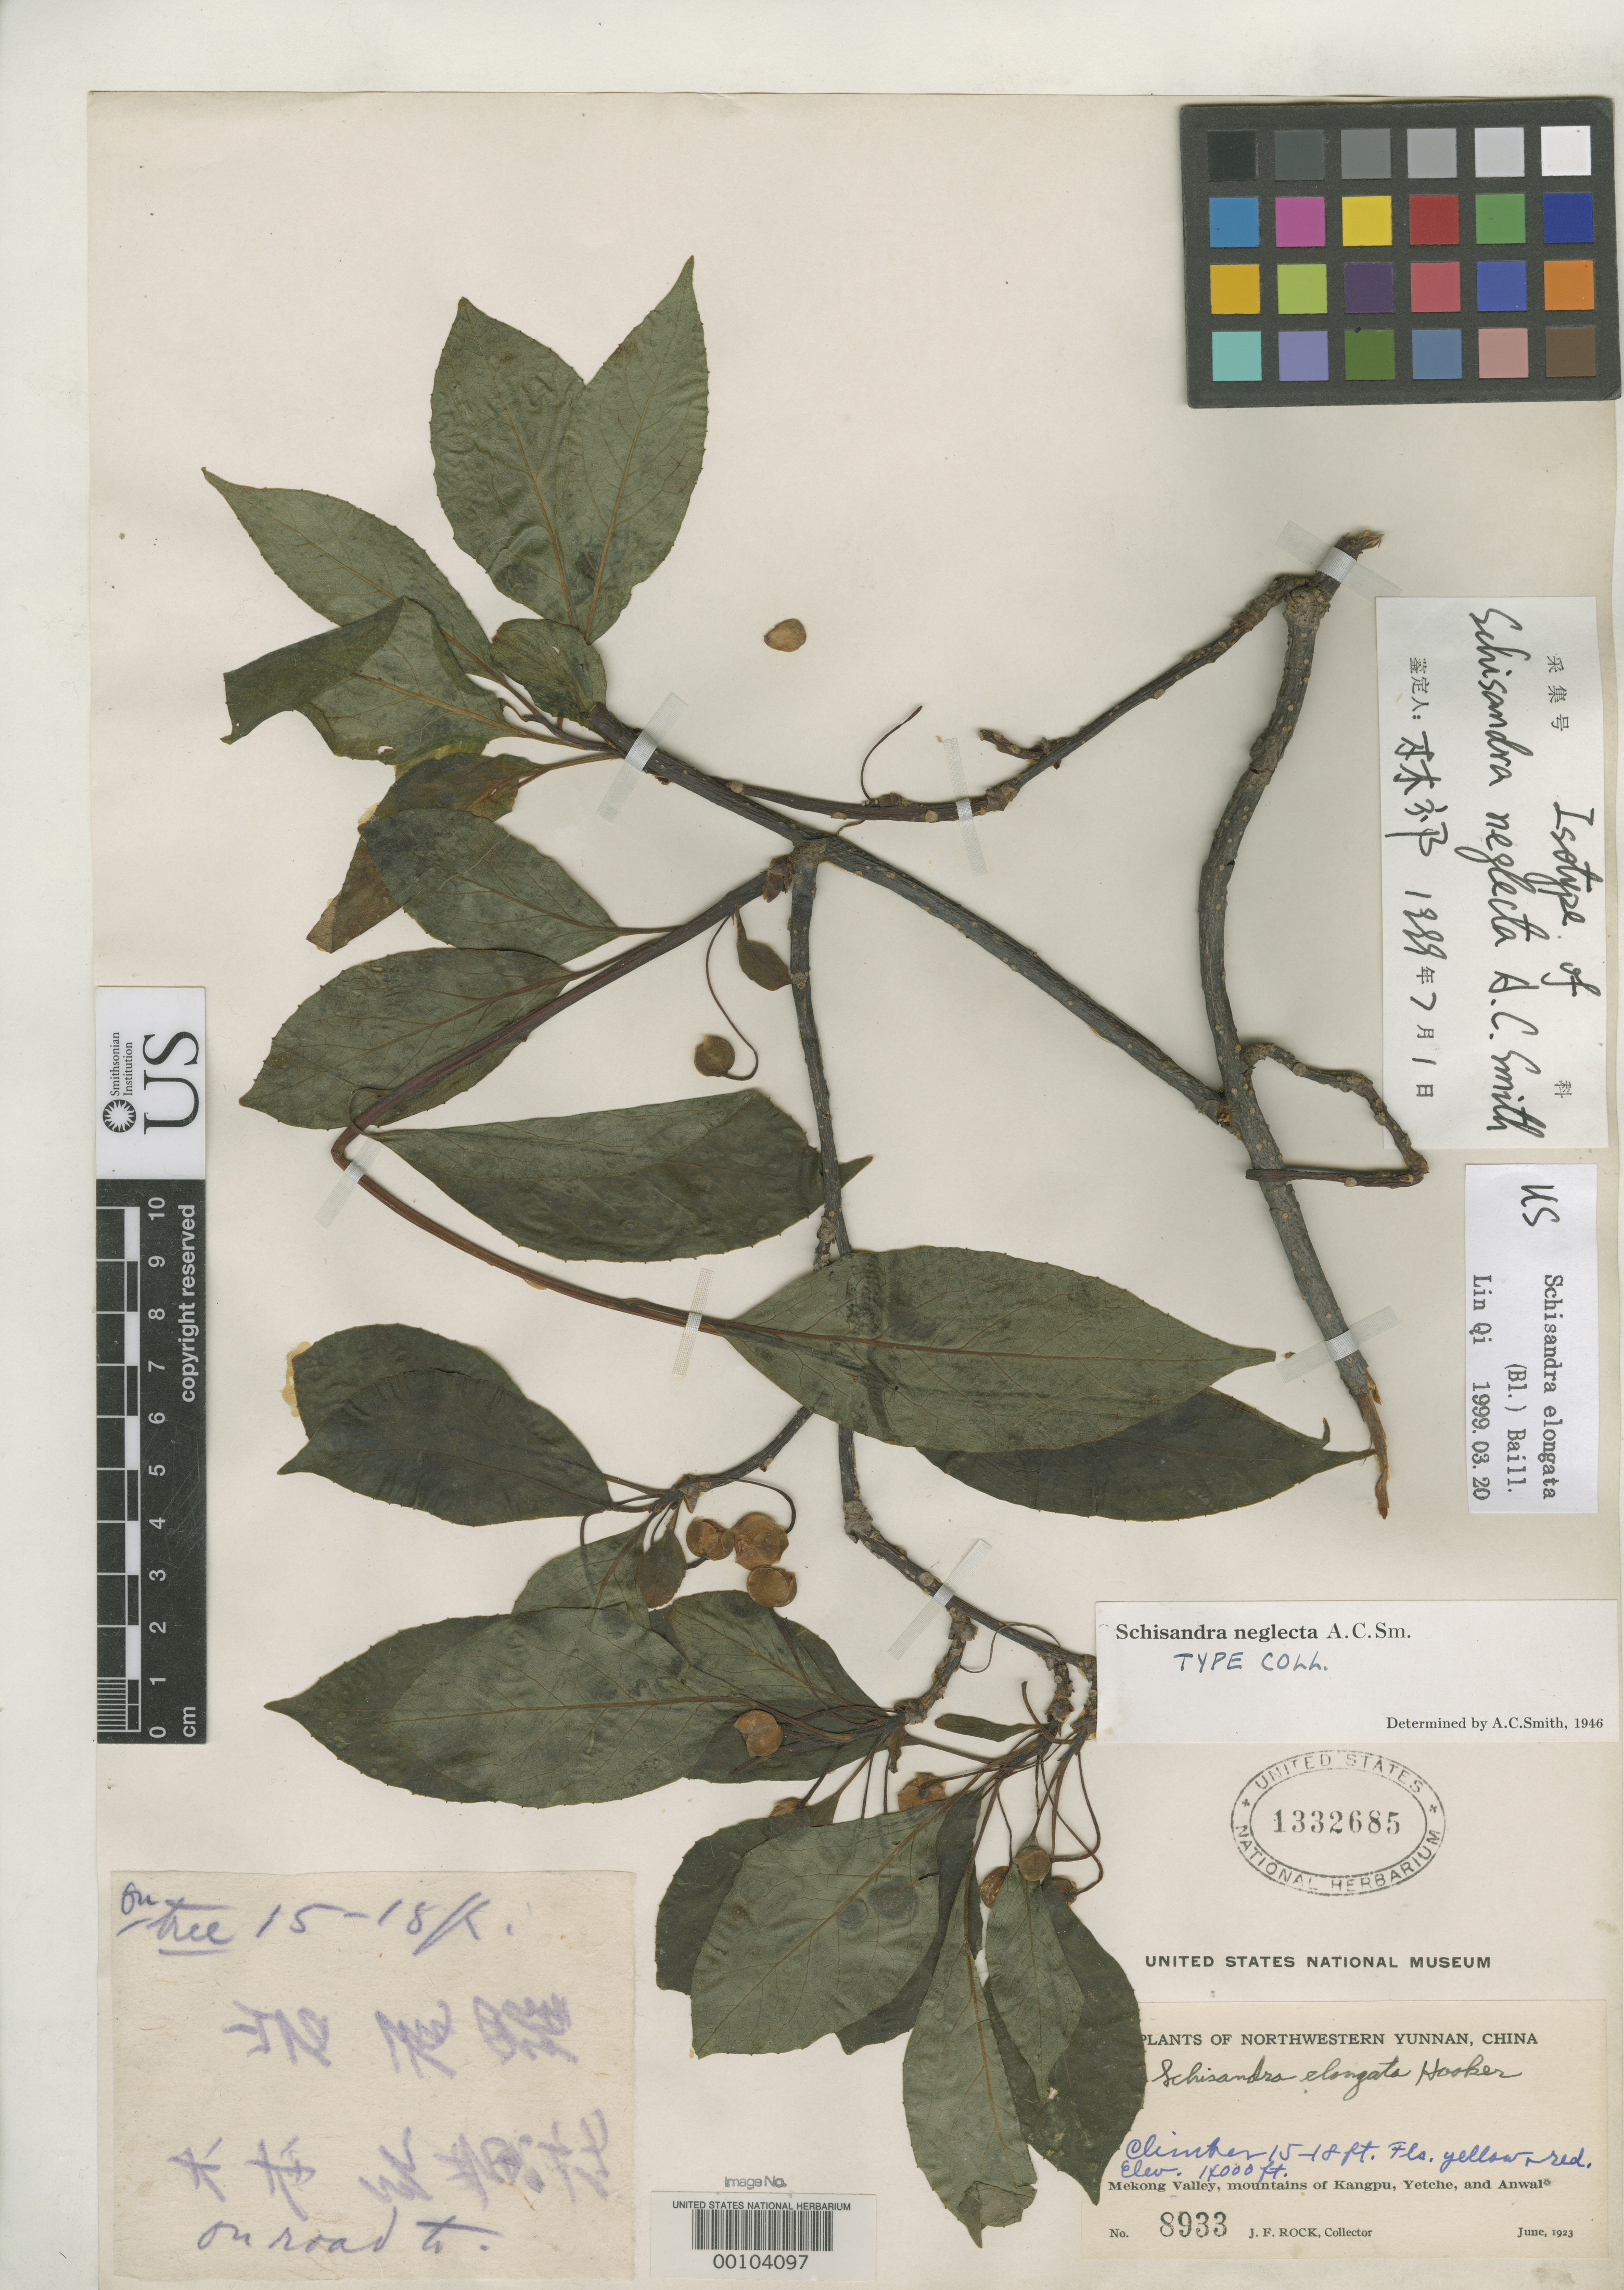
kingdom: Plantae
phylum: Tracheophyta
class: Magnoliopsida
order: Austrobaileyales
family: Schisandraceae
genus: Schisandra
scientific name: Schisandra neglecta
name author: A.C. Sm.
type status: Isotype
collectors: J. F. Rock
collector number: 8933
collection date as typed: Jun 1923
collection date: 1923-06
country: China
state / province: Yunnan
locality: Mekong Valley, mtns of Kangpu, Yetche and Anwal.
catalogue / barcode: US 1332685